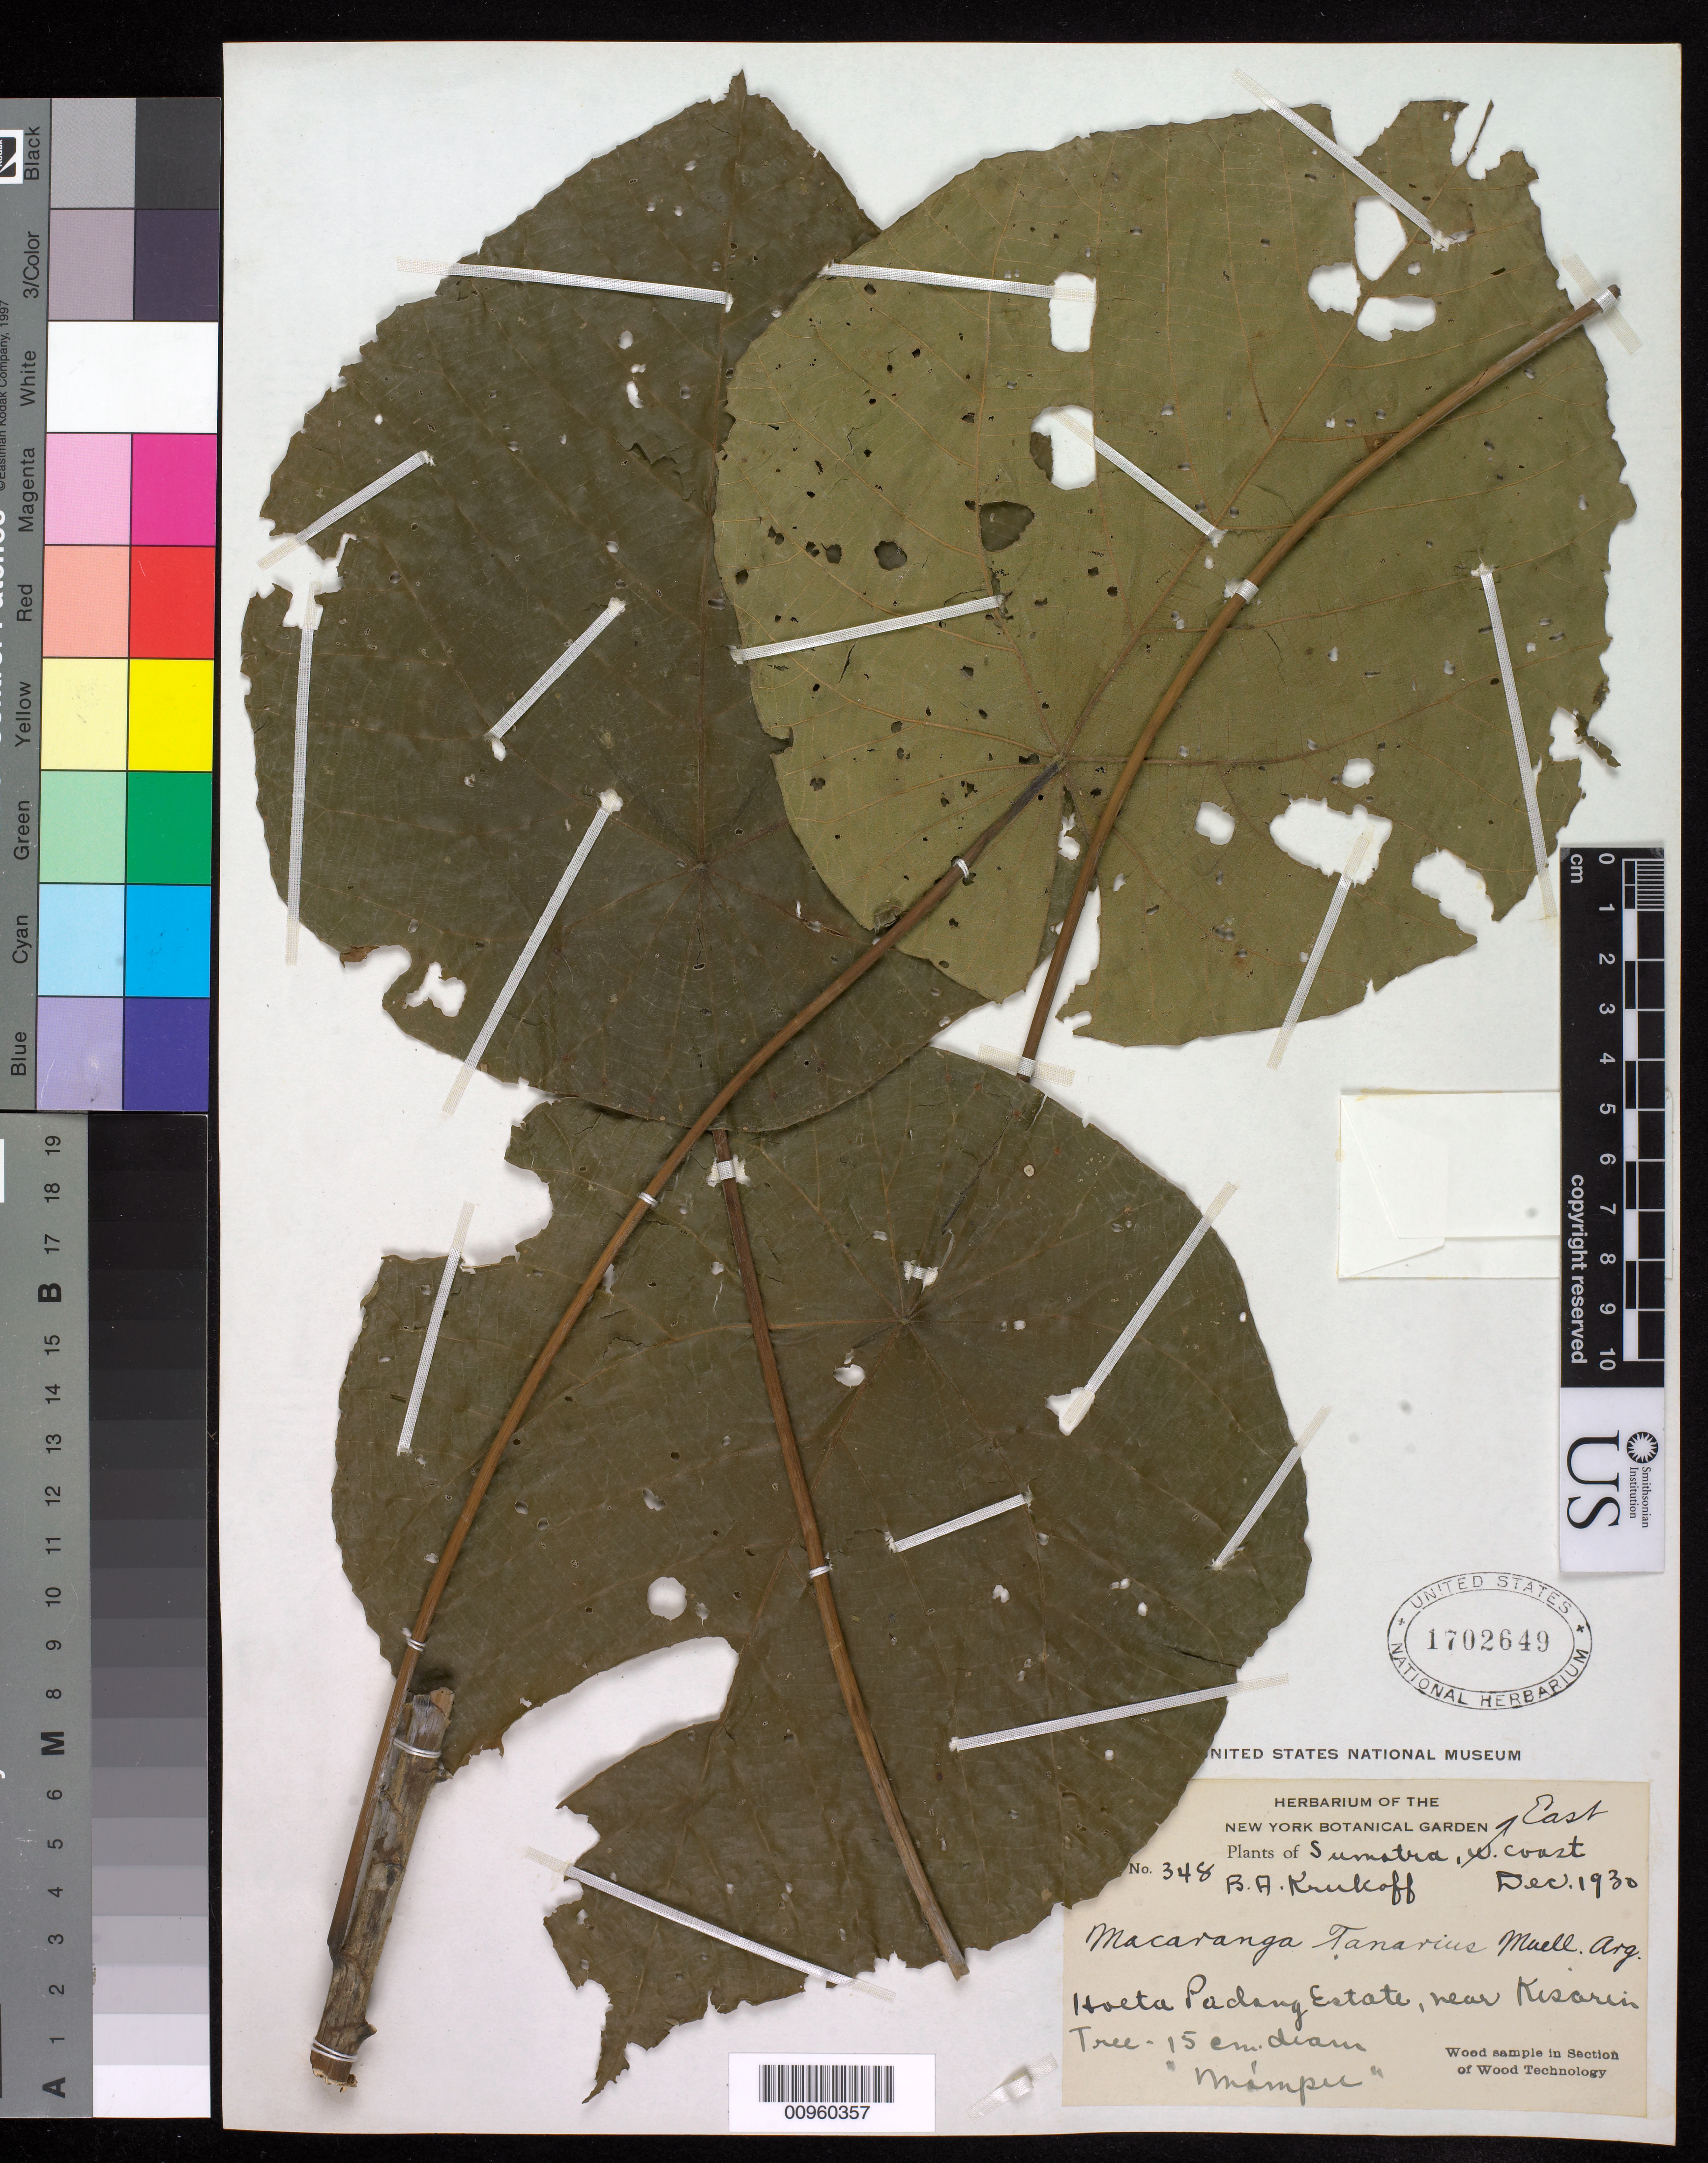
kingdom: Plantae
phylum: Tracheophyta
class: Magnoliopsida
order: Malpighiales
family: Euphorbiaceae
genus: Macaranga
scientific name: Macaranga tanarius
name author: (L.) Müll. Arg.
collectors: B. A. Krukoff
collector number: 348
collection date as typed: Dec 1930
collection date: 1930-12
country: Indonesia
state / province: Sumatra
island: Sumatra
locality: East Coast, Haeta Padang Estate, near Kisarin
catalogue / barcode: US 1702649